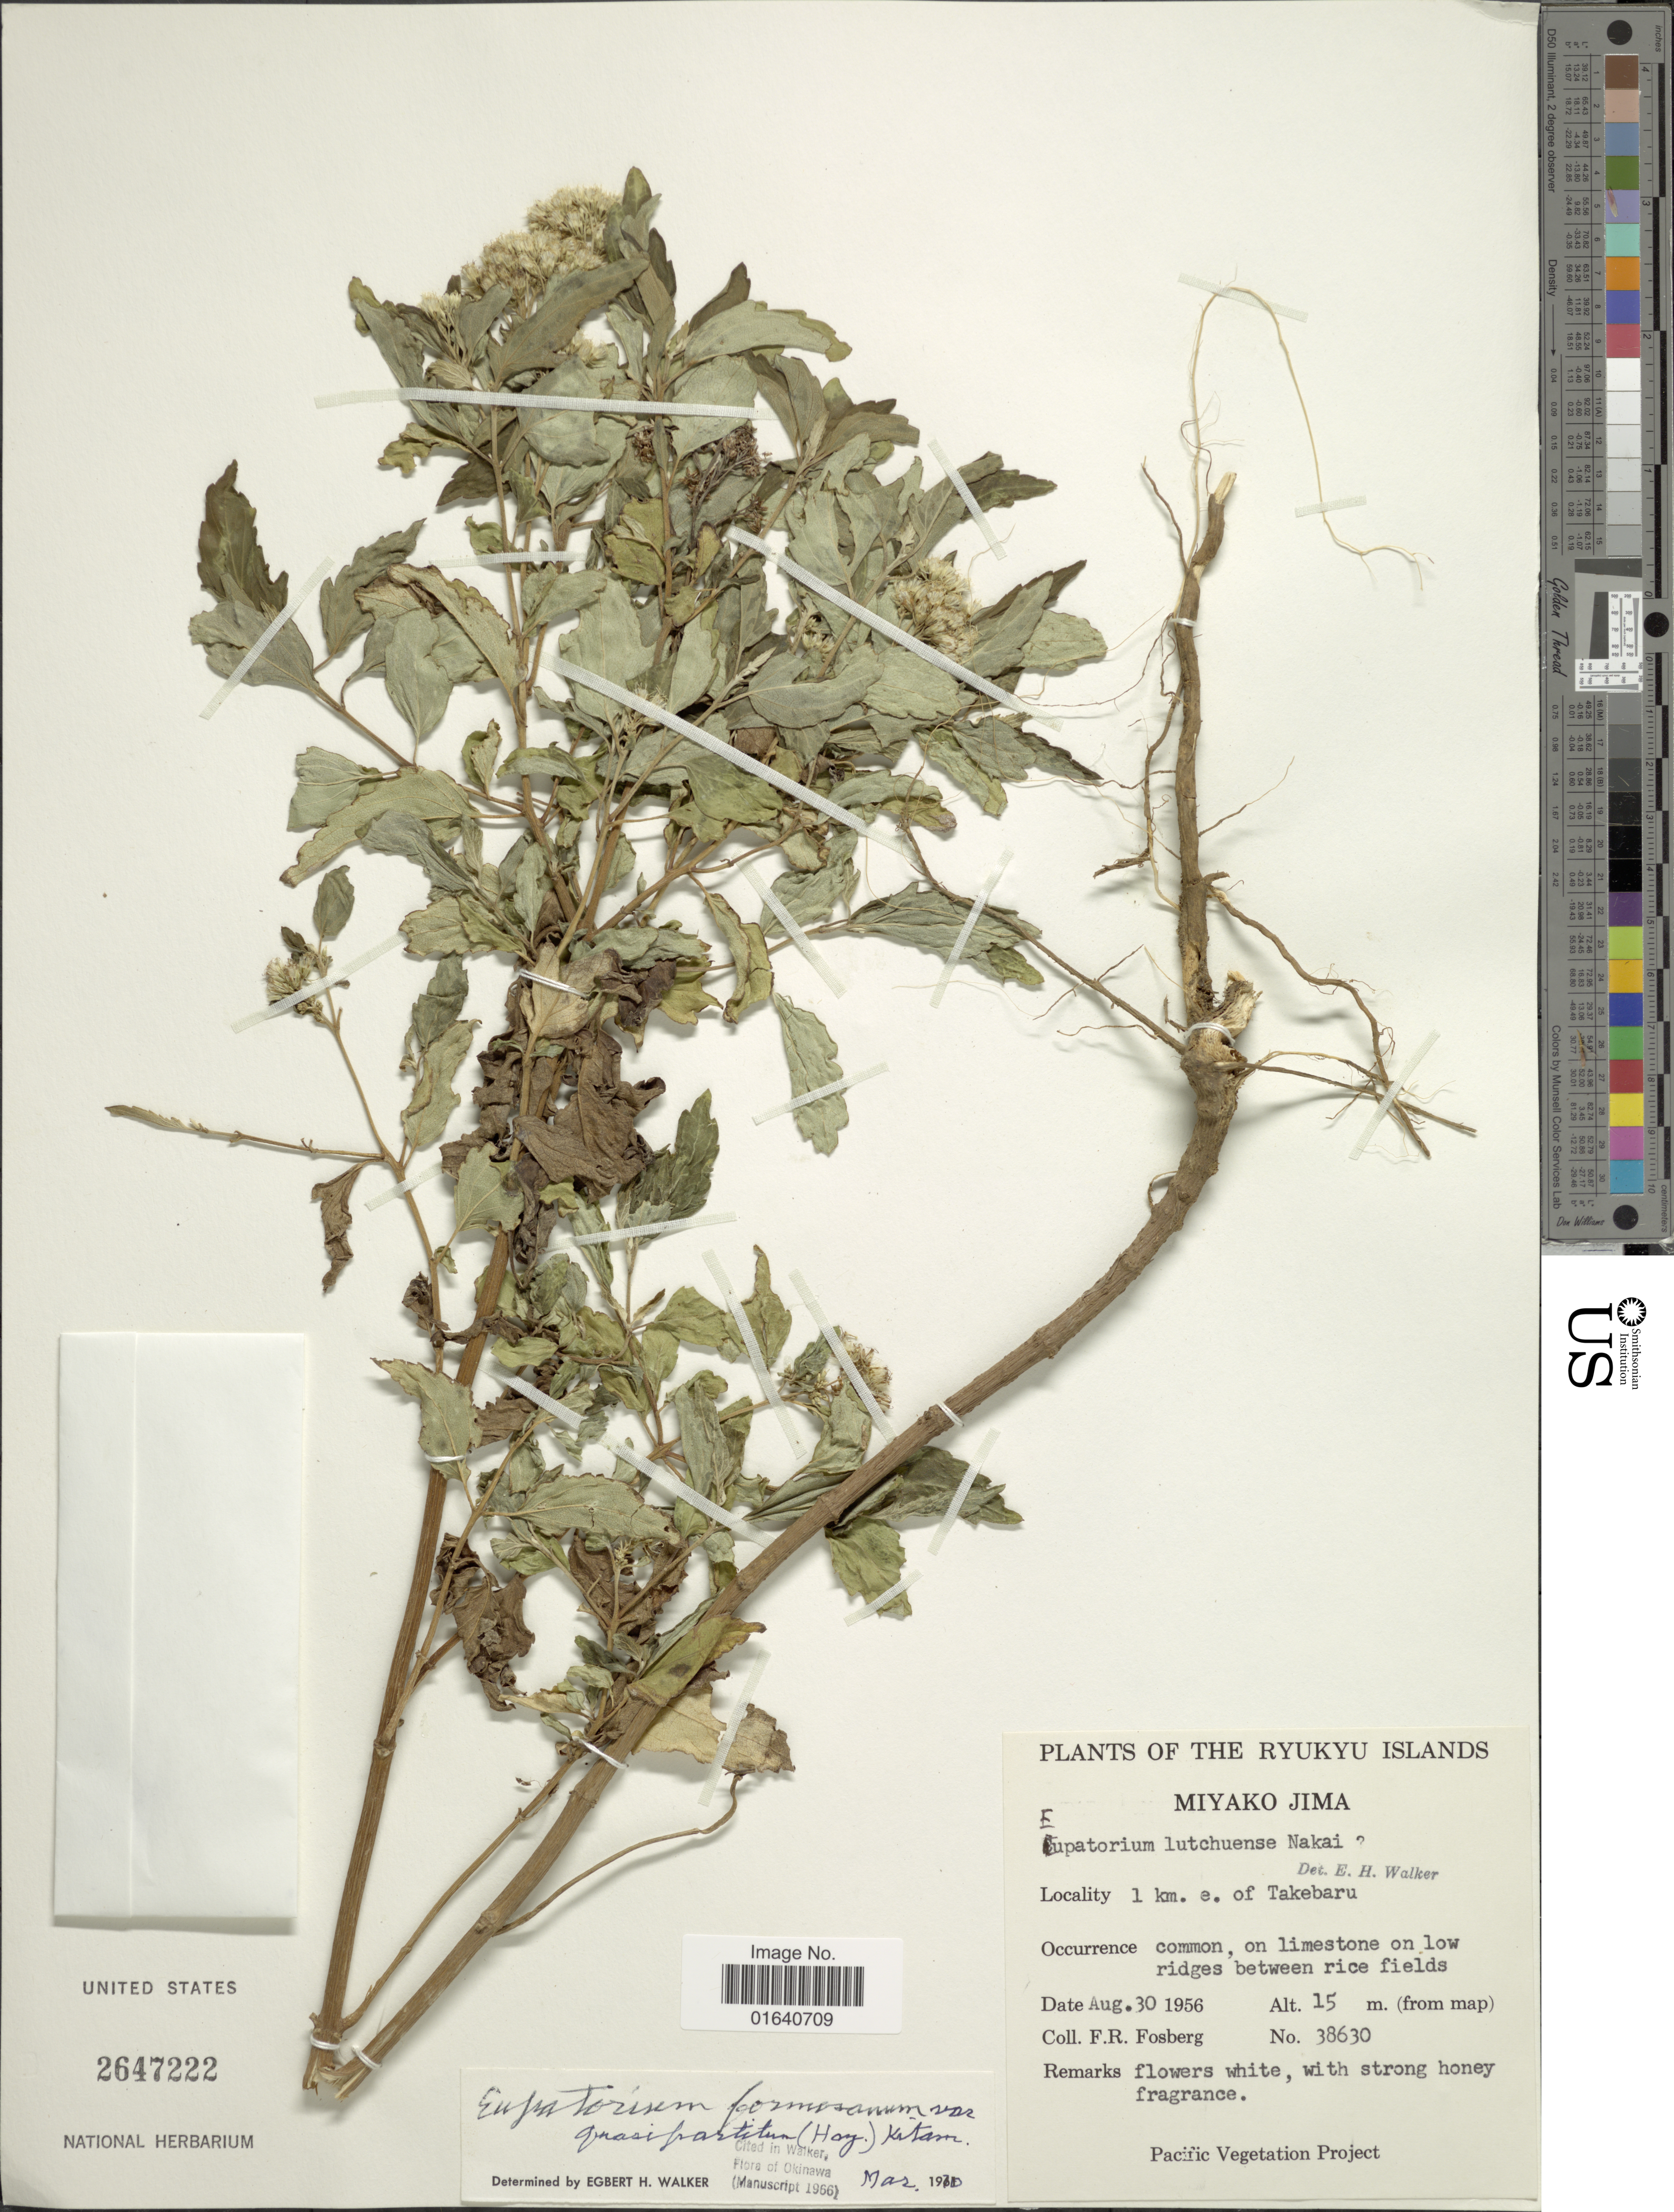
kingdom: Plantae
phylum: Tracheophyta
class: Magnoliopsida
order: Asterales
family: Asteraceae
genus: Eupatorium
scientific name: Eupatorium formosanum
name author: Hayata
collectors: F. R. Fosberg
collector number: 38630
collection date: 1956-08-30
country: Japan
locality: The Ryukyu Islands, Miyako Jima, 1 km. e. of Takebaru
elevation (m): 15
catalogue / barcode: US 2647222